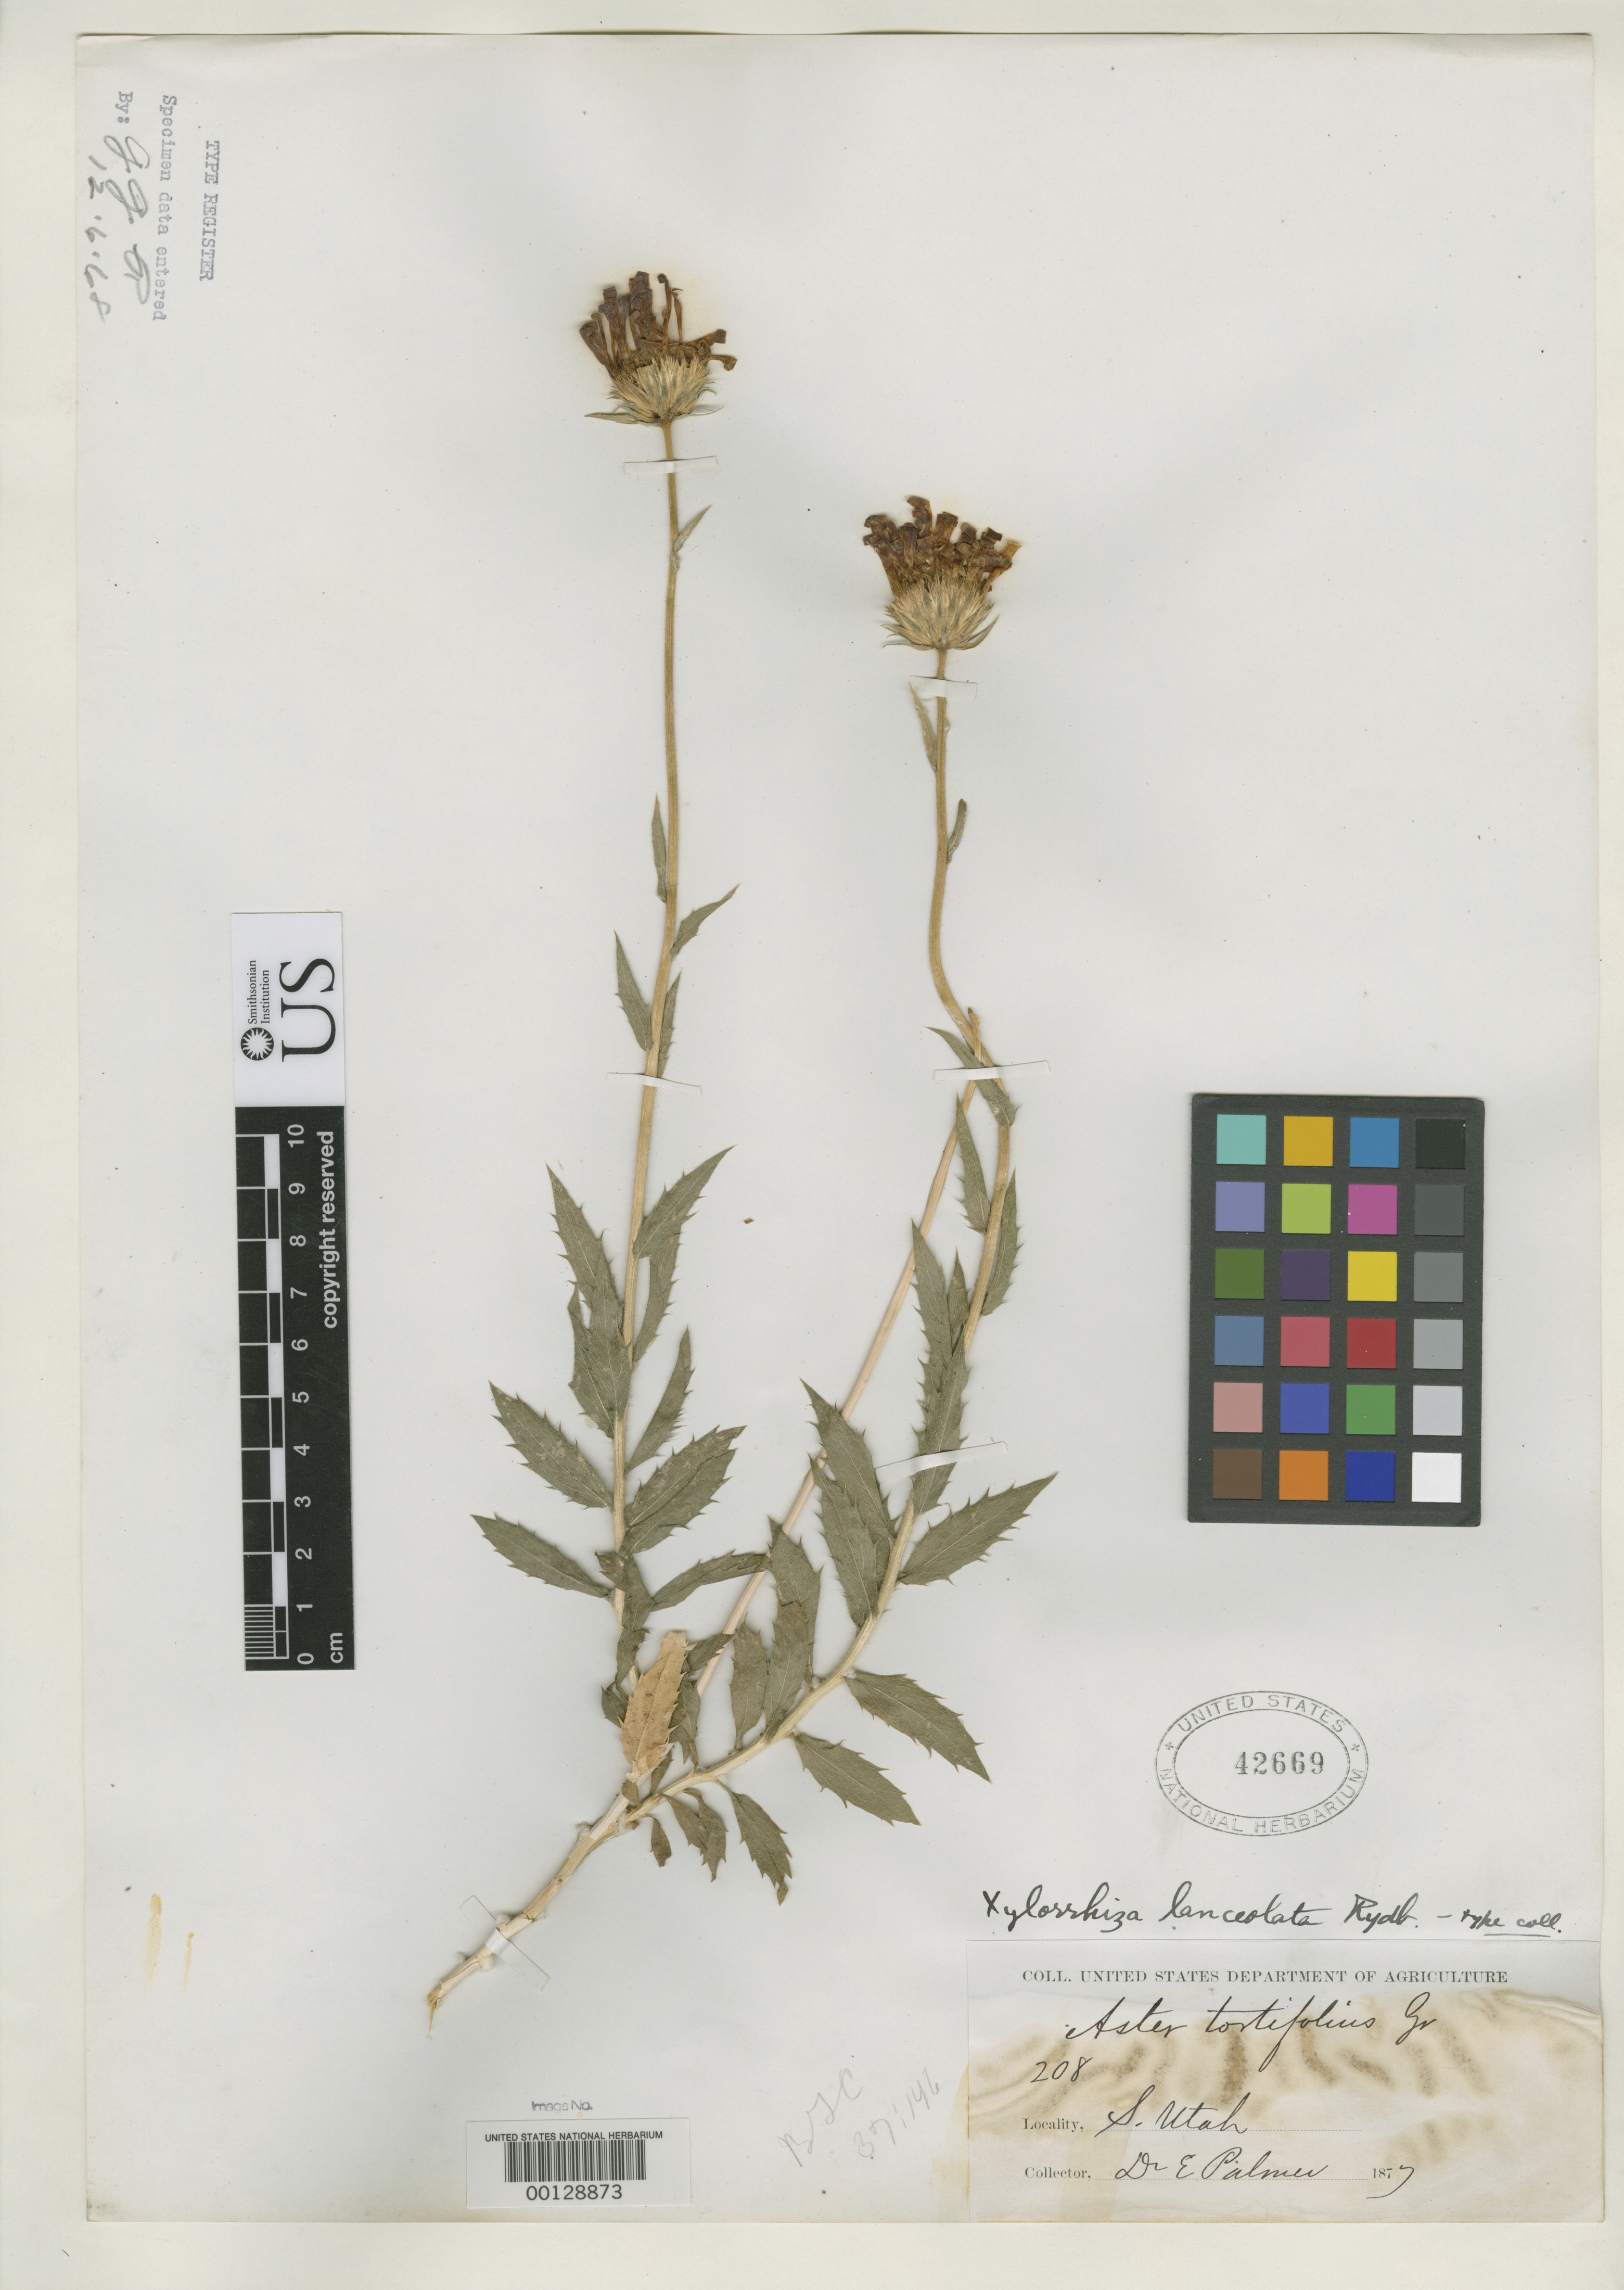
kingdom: Plantae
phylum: Tracheophyta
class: Magnoliopsida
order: Asterales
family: Asteraceae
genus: Xylorhiza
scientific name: Xylorhiza lanceolata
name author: Rydb.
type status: Isotype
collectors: E. Palmer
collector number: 208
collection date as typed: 1877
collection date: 1877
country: United States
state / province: Utah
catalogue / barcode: US 42669